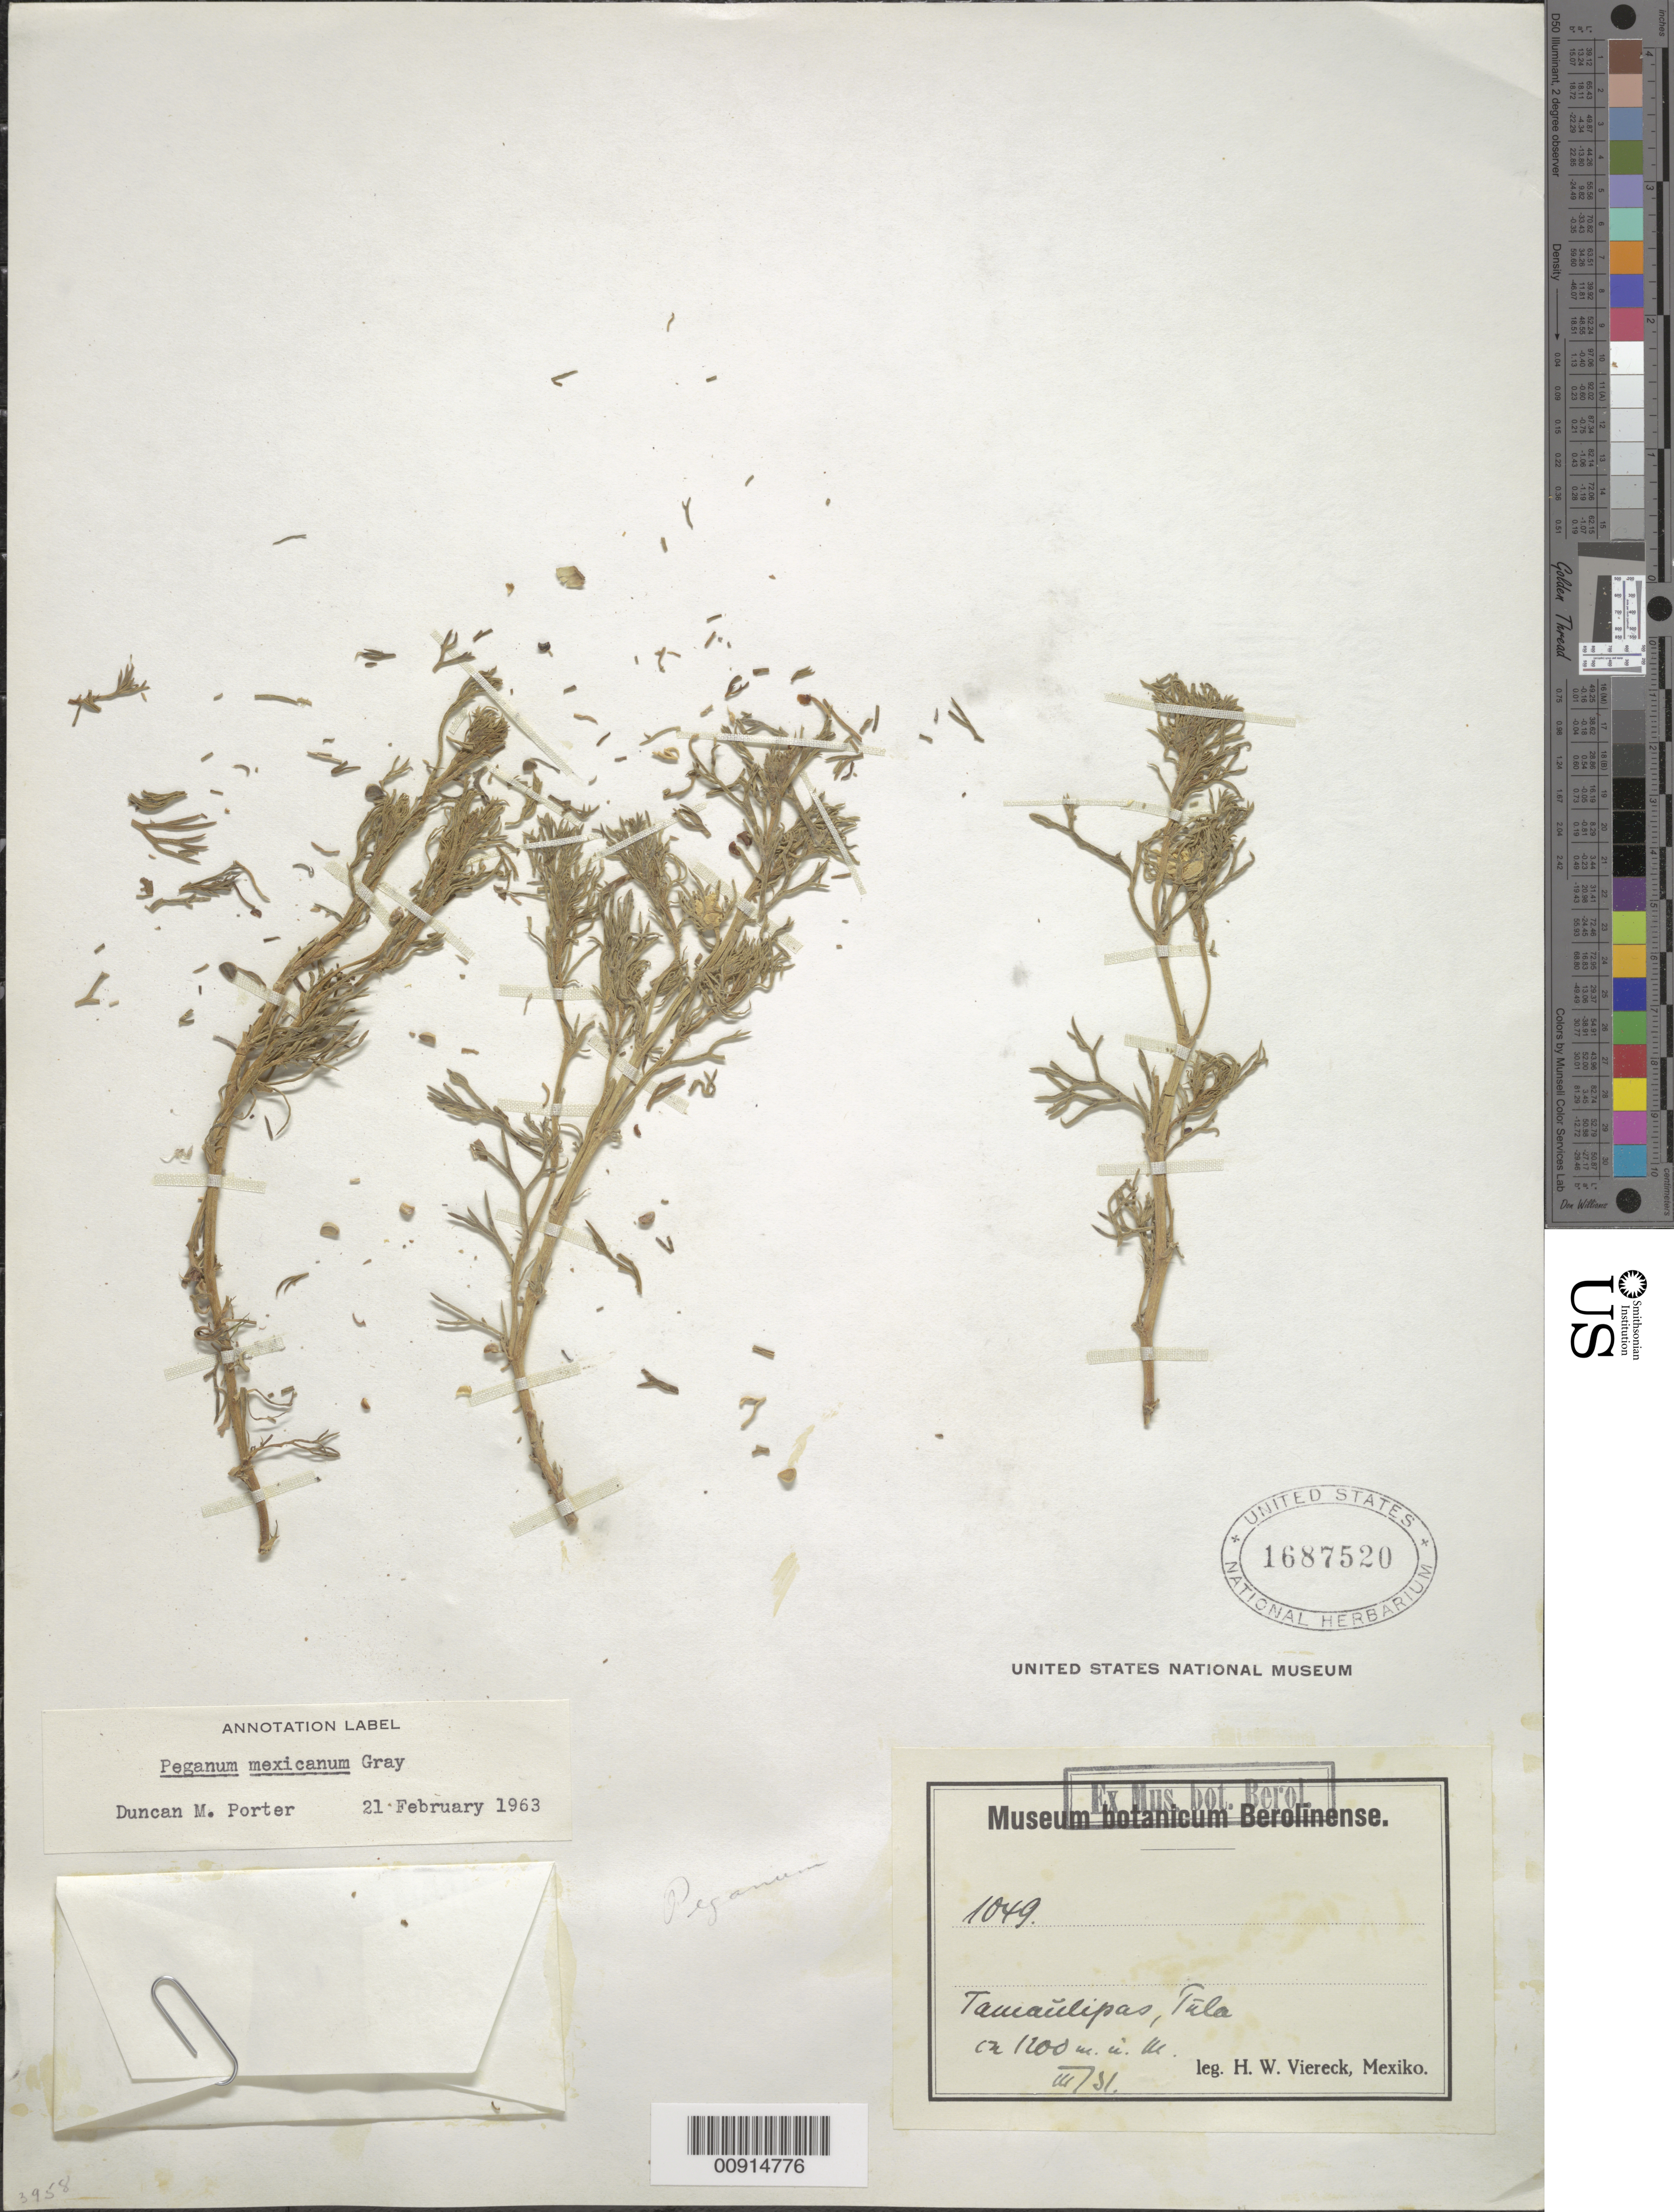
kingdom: Plantae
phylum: Tracheophyta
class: Magnoliopsida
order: Sapindales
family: Tetradiclidaceae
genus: Peganum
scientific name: Peganum mexicanum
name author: A. Gray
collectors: H. W. Viereck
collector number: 1049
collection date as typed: Jun 1931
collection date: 1931-06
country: Mexico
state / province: Tamaulipas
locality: Tula.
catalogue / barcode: US 1687520